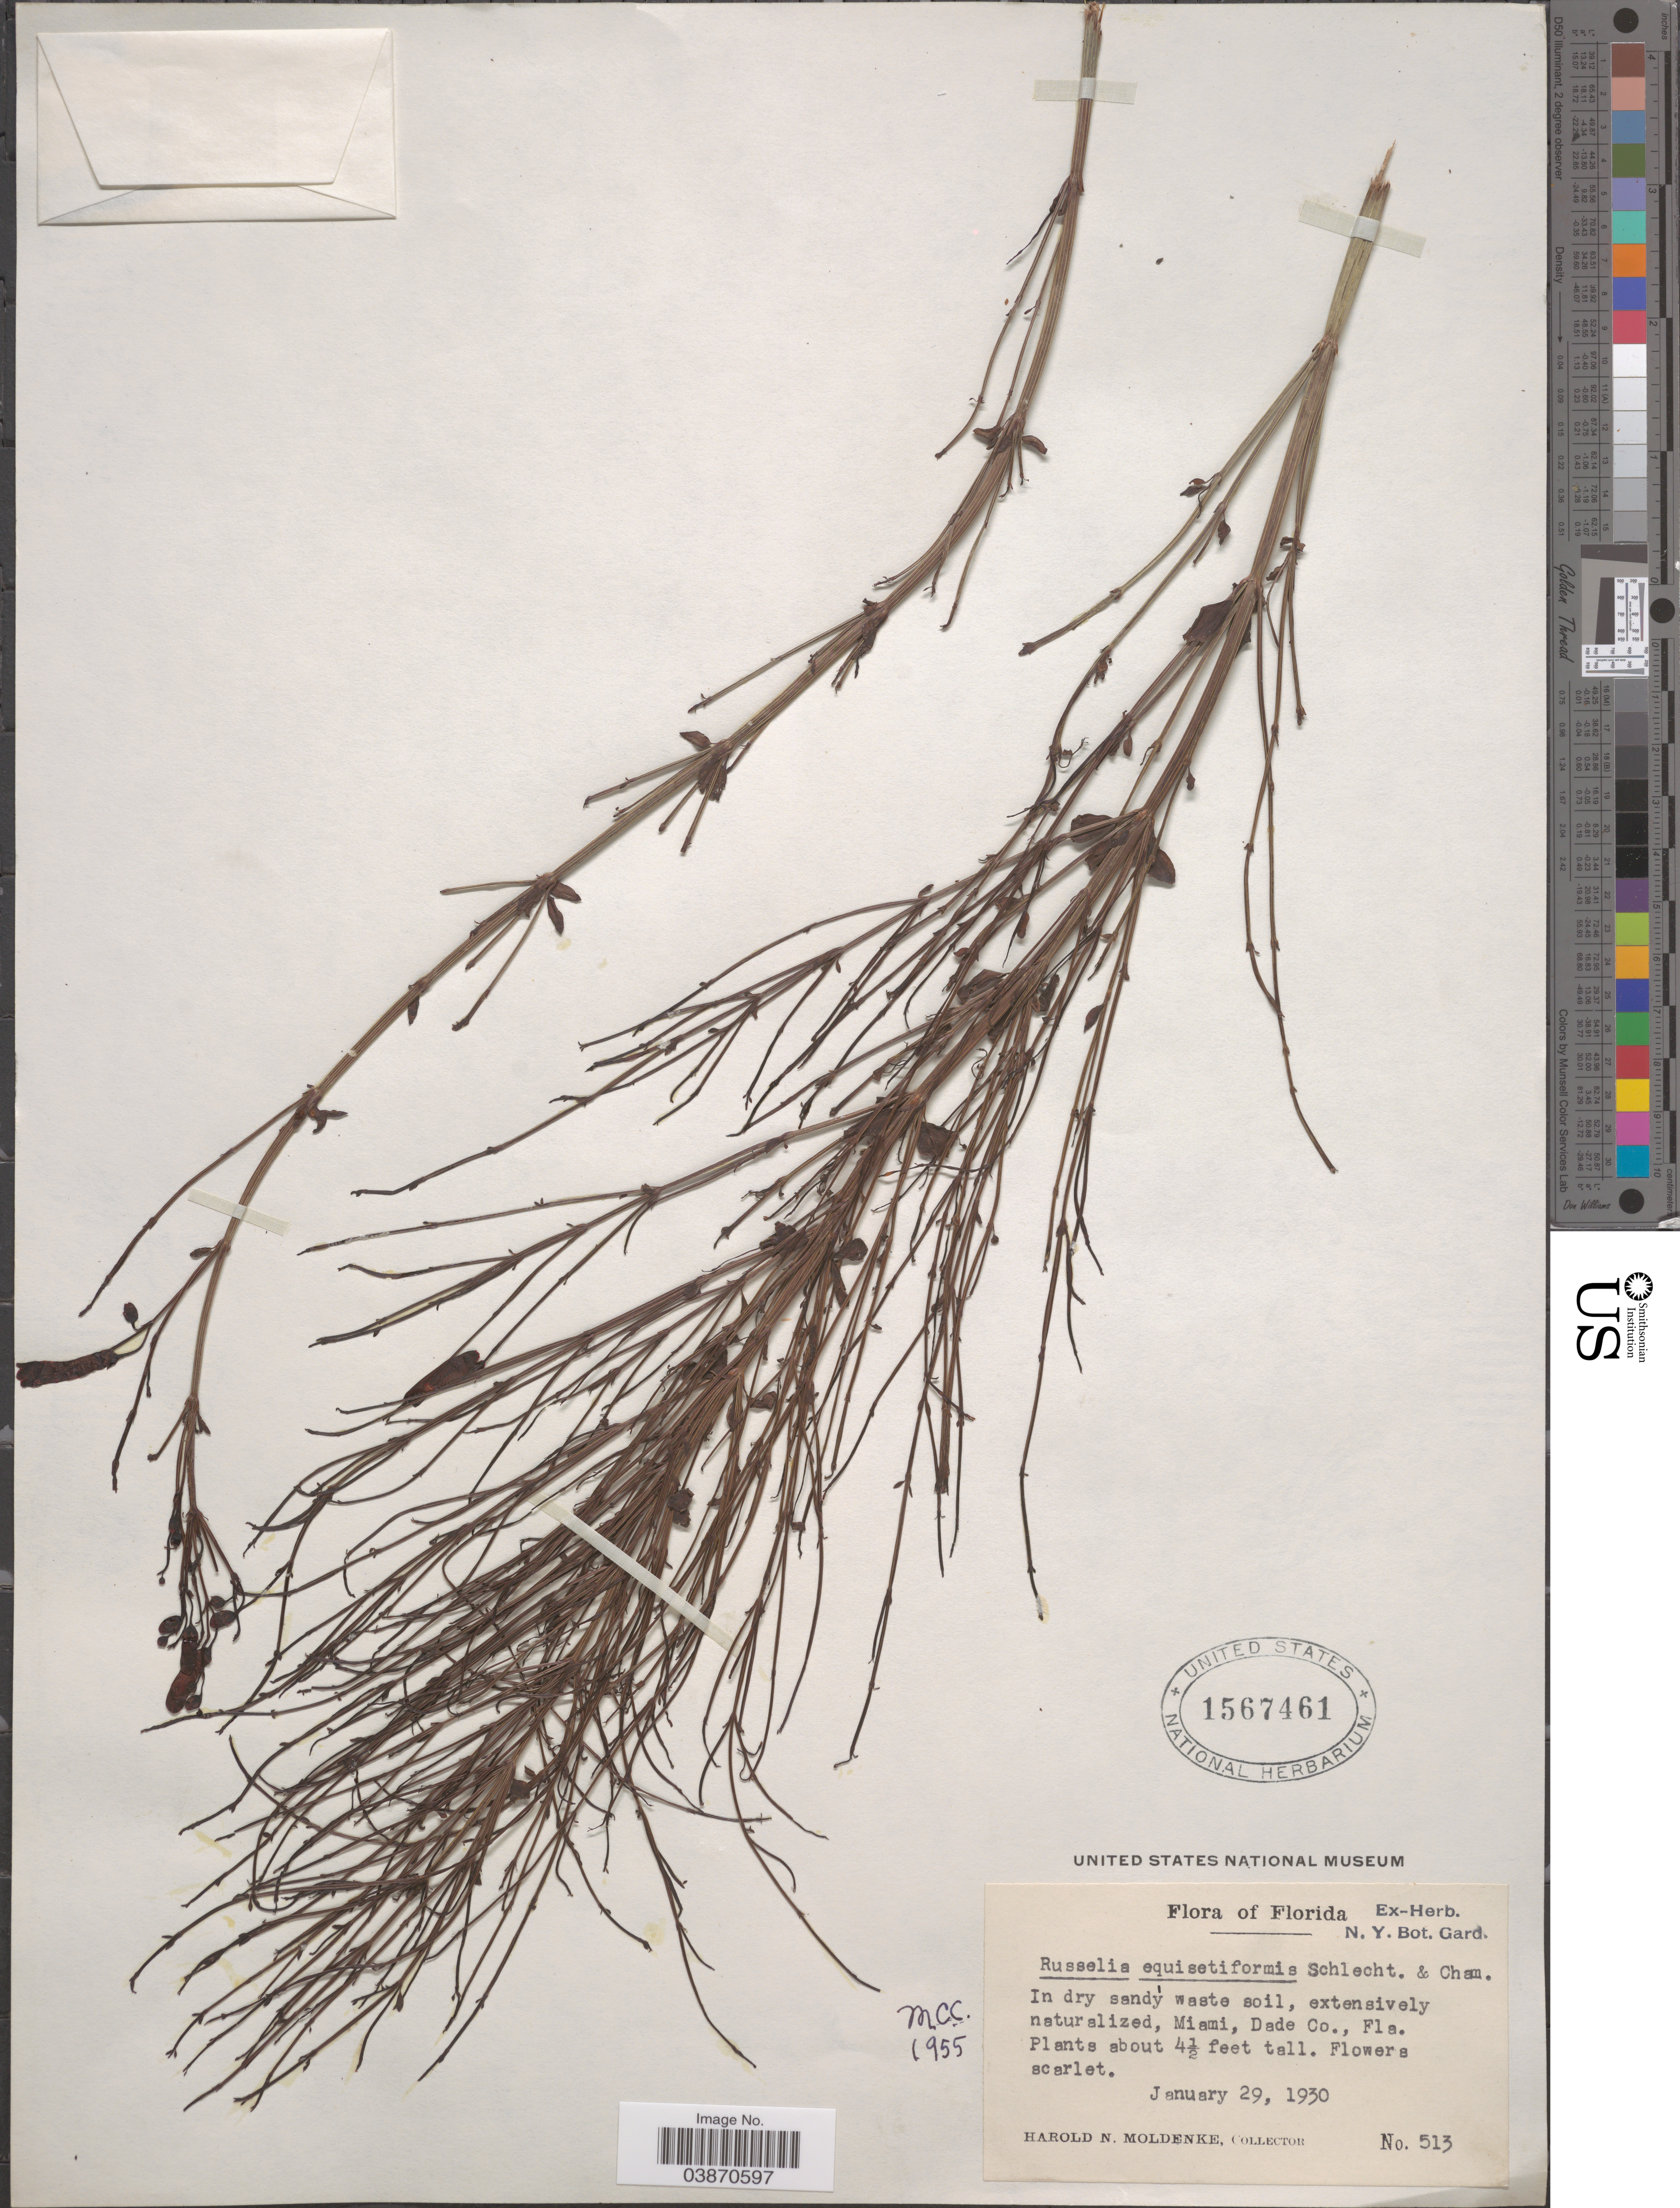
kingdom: Plantae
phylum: Tracheophyta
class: Magnoliopsida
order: Lamiales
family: Plantaginaceae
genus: Russelia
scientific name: Russelia equisetiformis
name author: Schltdl. & Cham.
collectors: H. N. Moldenke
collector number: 513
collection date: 1930-01-29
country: United States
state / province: Florida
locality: Miami, Dade Co.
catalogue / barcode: US 1567461